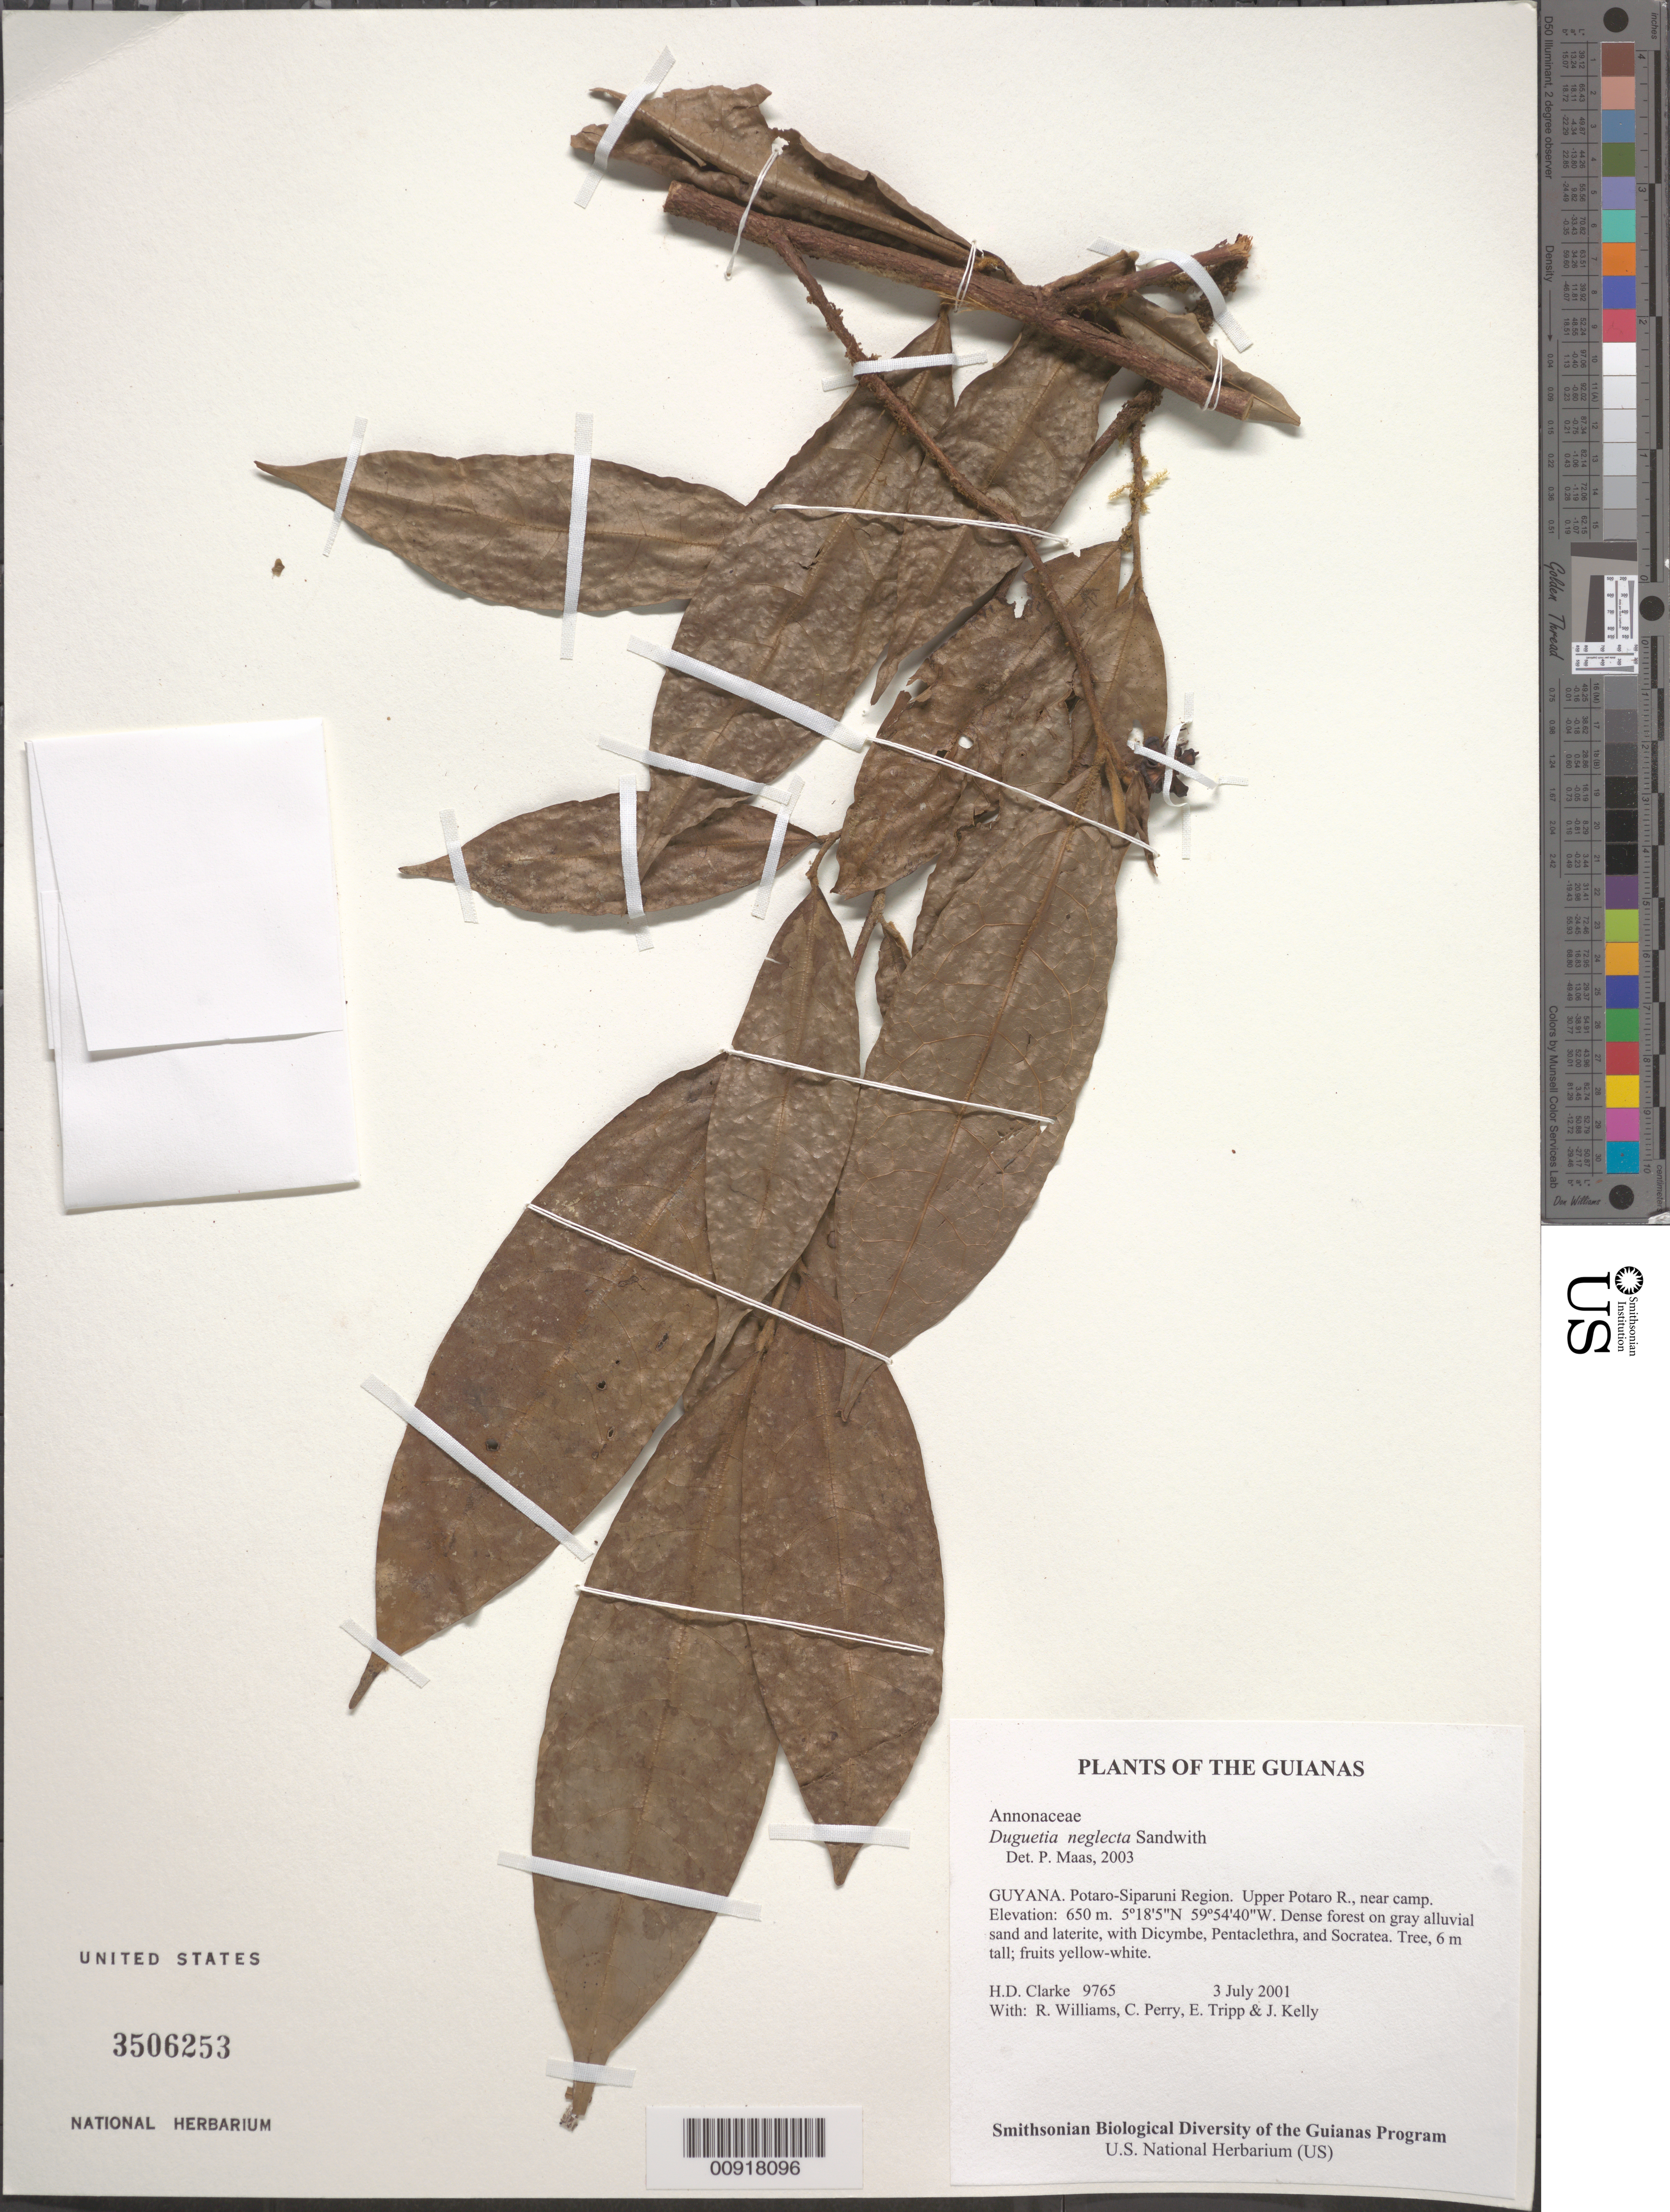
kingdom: Plantae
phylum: Tracheophyta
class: Magnoliopsida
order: Magnoliales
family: Annonaceae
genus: Duguetia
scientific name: Duguetia neglecta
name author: Sandwith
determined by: Maas, Paul J. M.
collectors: H. D. Clarke, R. Williams, C. Perry, E. Tripp & J. Kelly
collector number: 9765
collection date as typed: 3 July 2001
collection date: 2001-07-03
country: Guyana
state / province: Potaro-Siparuni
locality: Upper Potaro R., near camp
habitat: Dense forest on gray alluvial sand and laterite, with Dicymbe, Pentaclethra, and Socratea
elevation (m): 650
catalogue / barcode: US 3506253